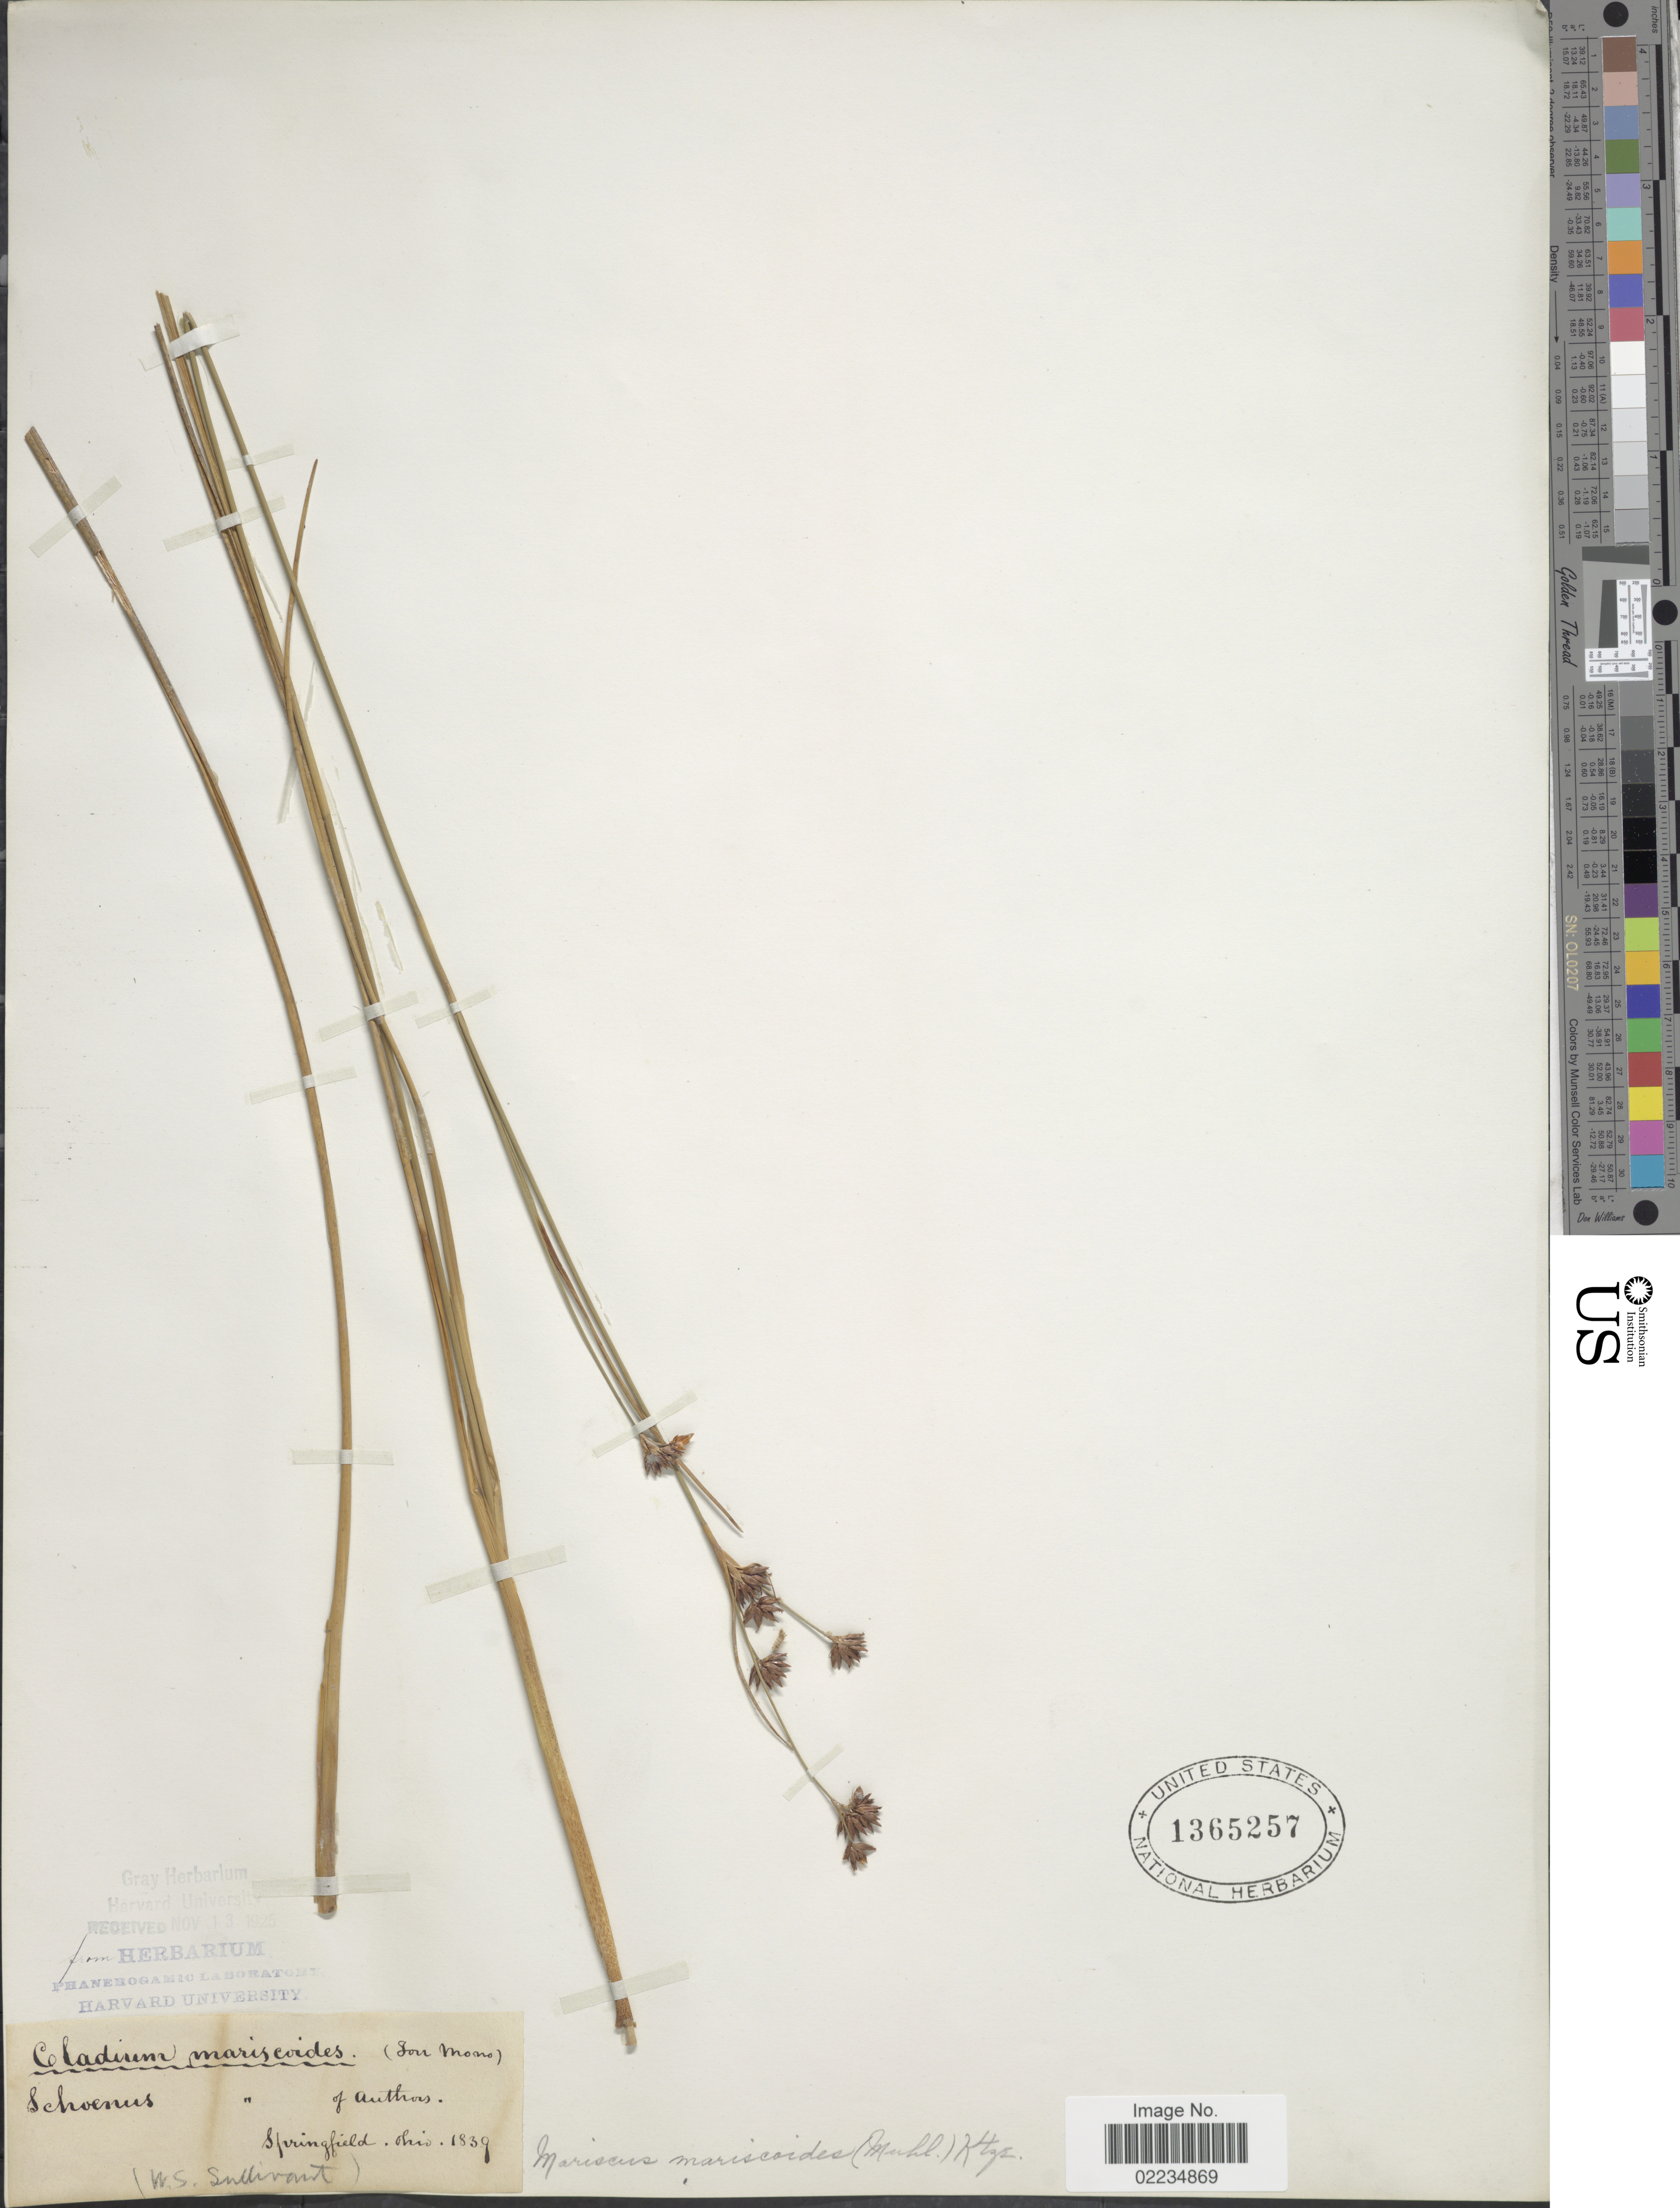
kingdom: Plantae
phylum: Tracheophyta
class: Liliopsida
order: Poales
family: Cyperaceae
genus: Cladium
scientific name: Cladium mariscoides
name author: (Muhl.) Torr.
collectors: W. Sullivant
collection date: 1839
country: United States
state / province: Ohio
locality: Springfield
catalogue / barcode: US 1365257